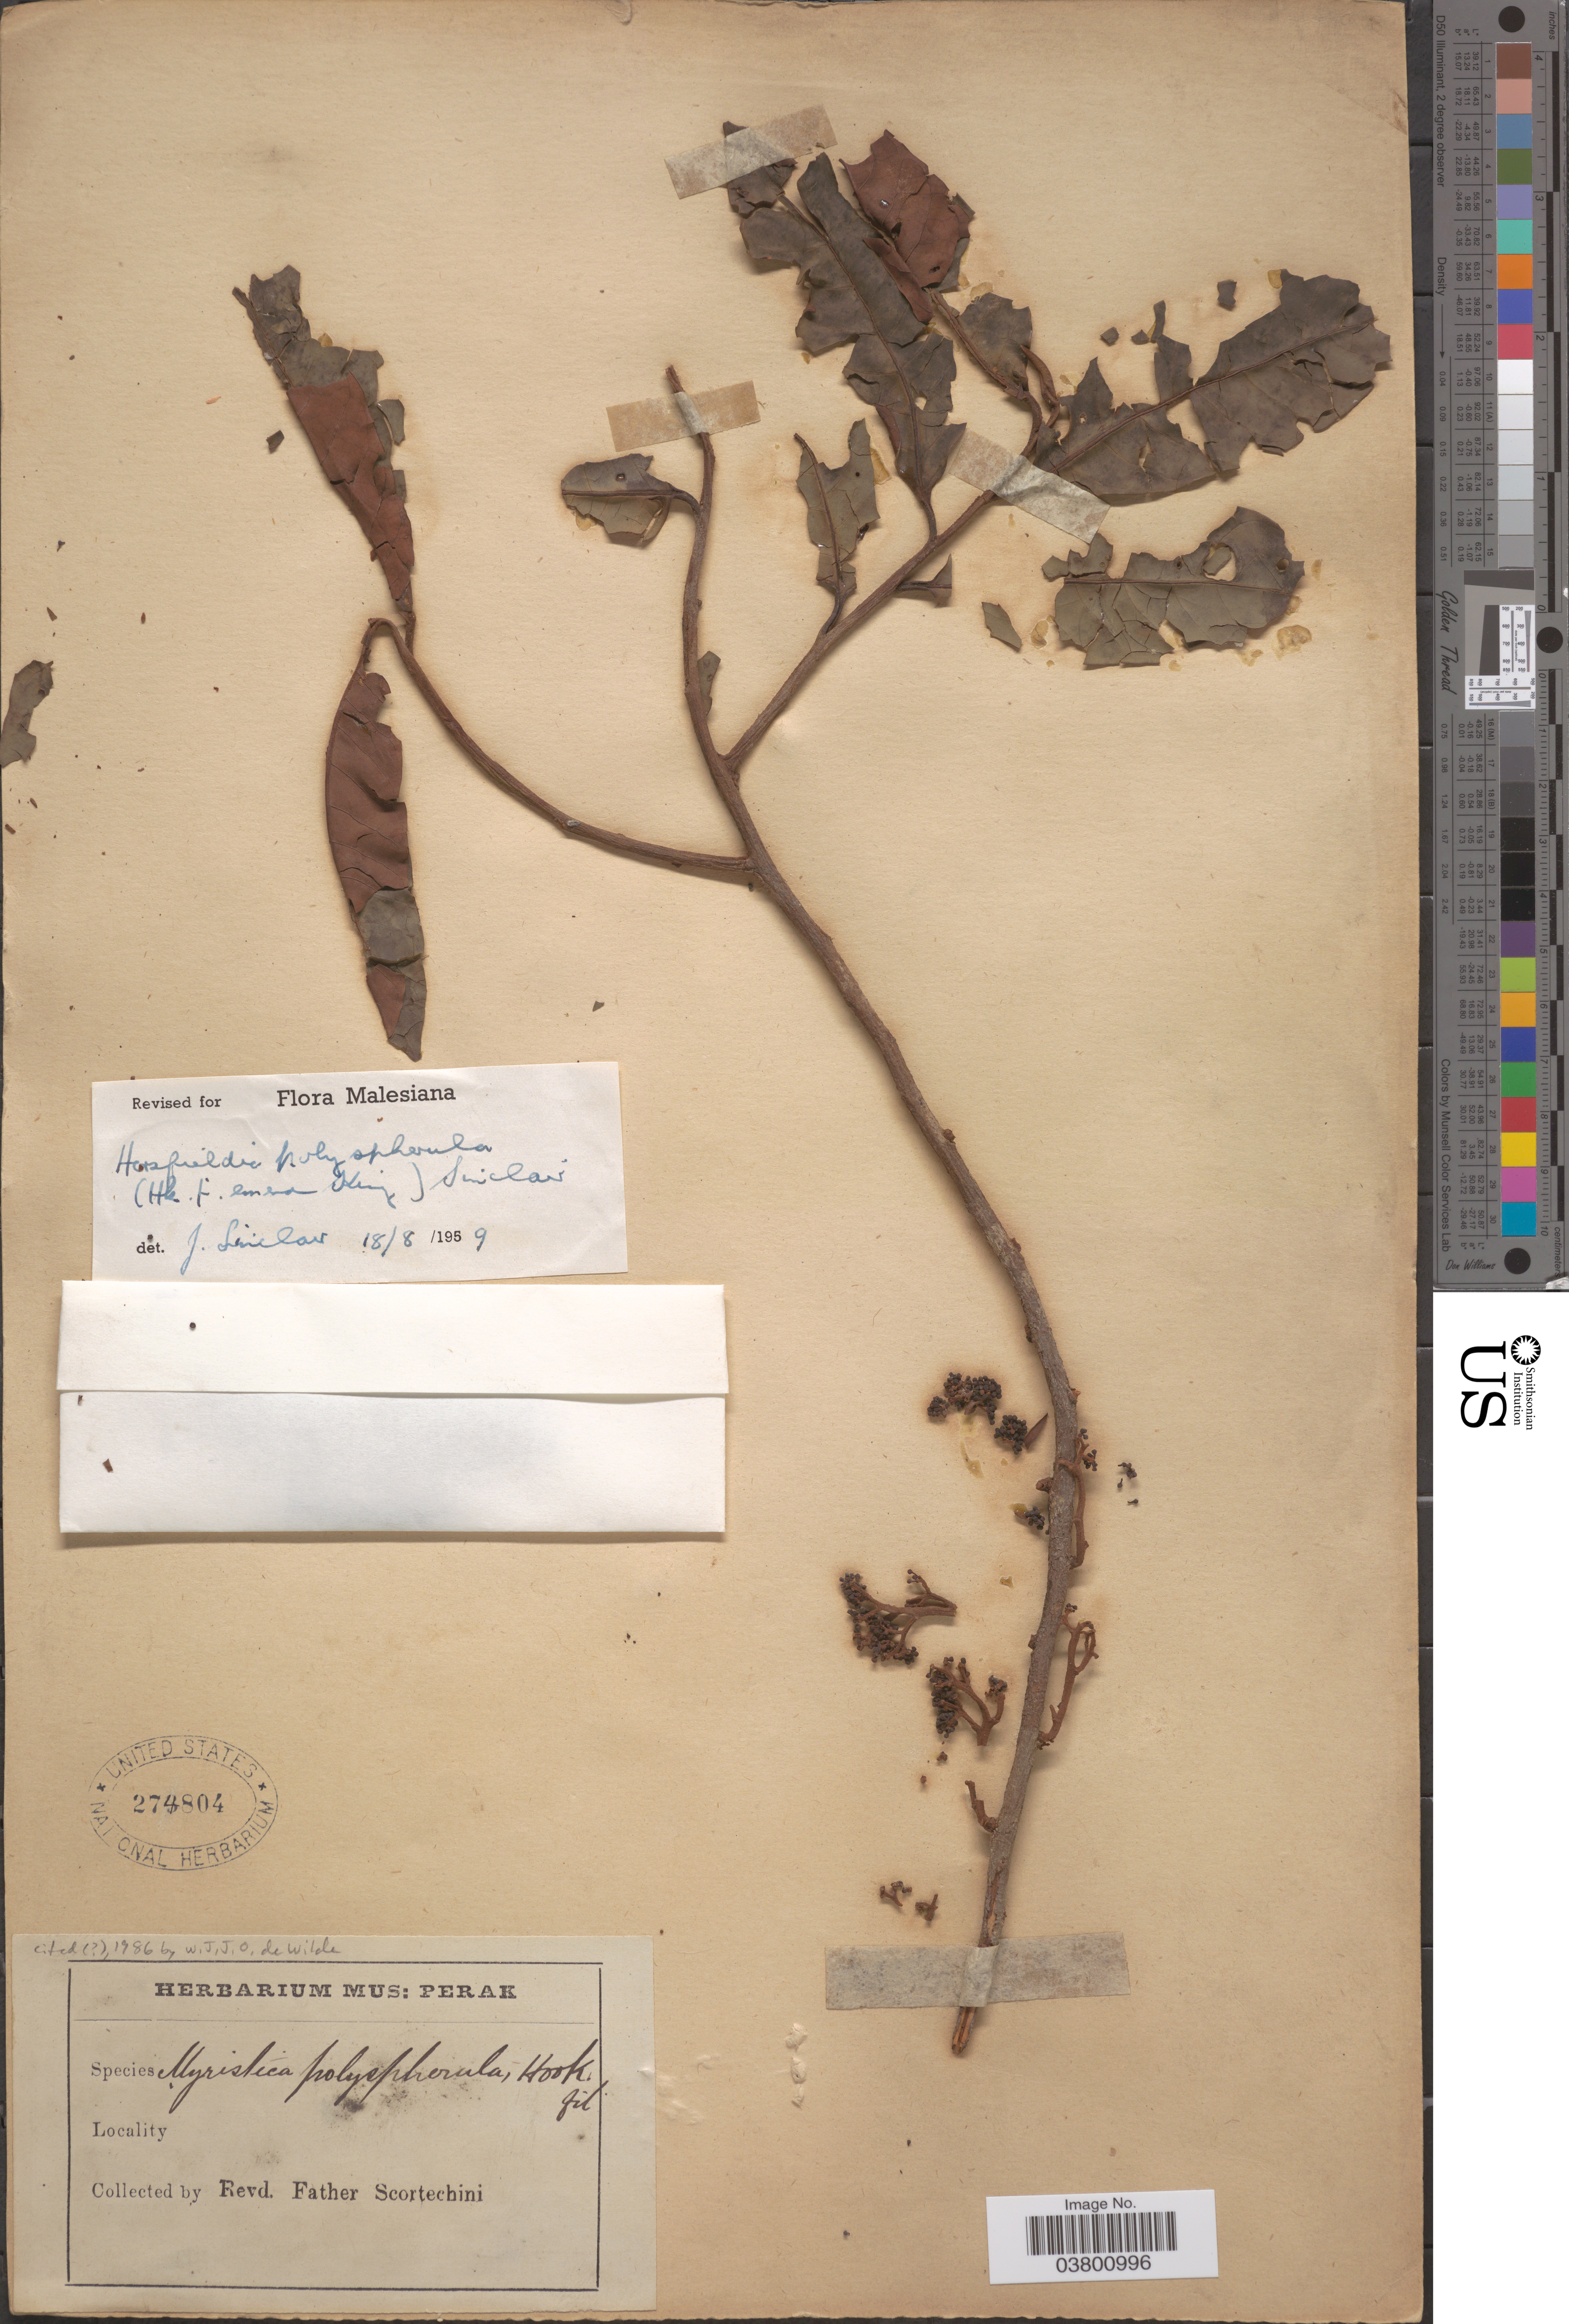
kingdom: Plantae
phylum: Tracheophyta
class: Magnoliopsida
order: Magnoliales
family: Myristicaceae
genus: Horsfieldia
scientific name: Horsfieldia polyspherula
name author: (Hook. f.) J. Sinclair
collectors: Fr. Scortechini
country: Malaysia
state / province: Perak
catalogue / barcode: US 274804